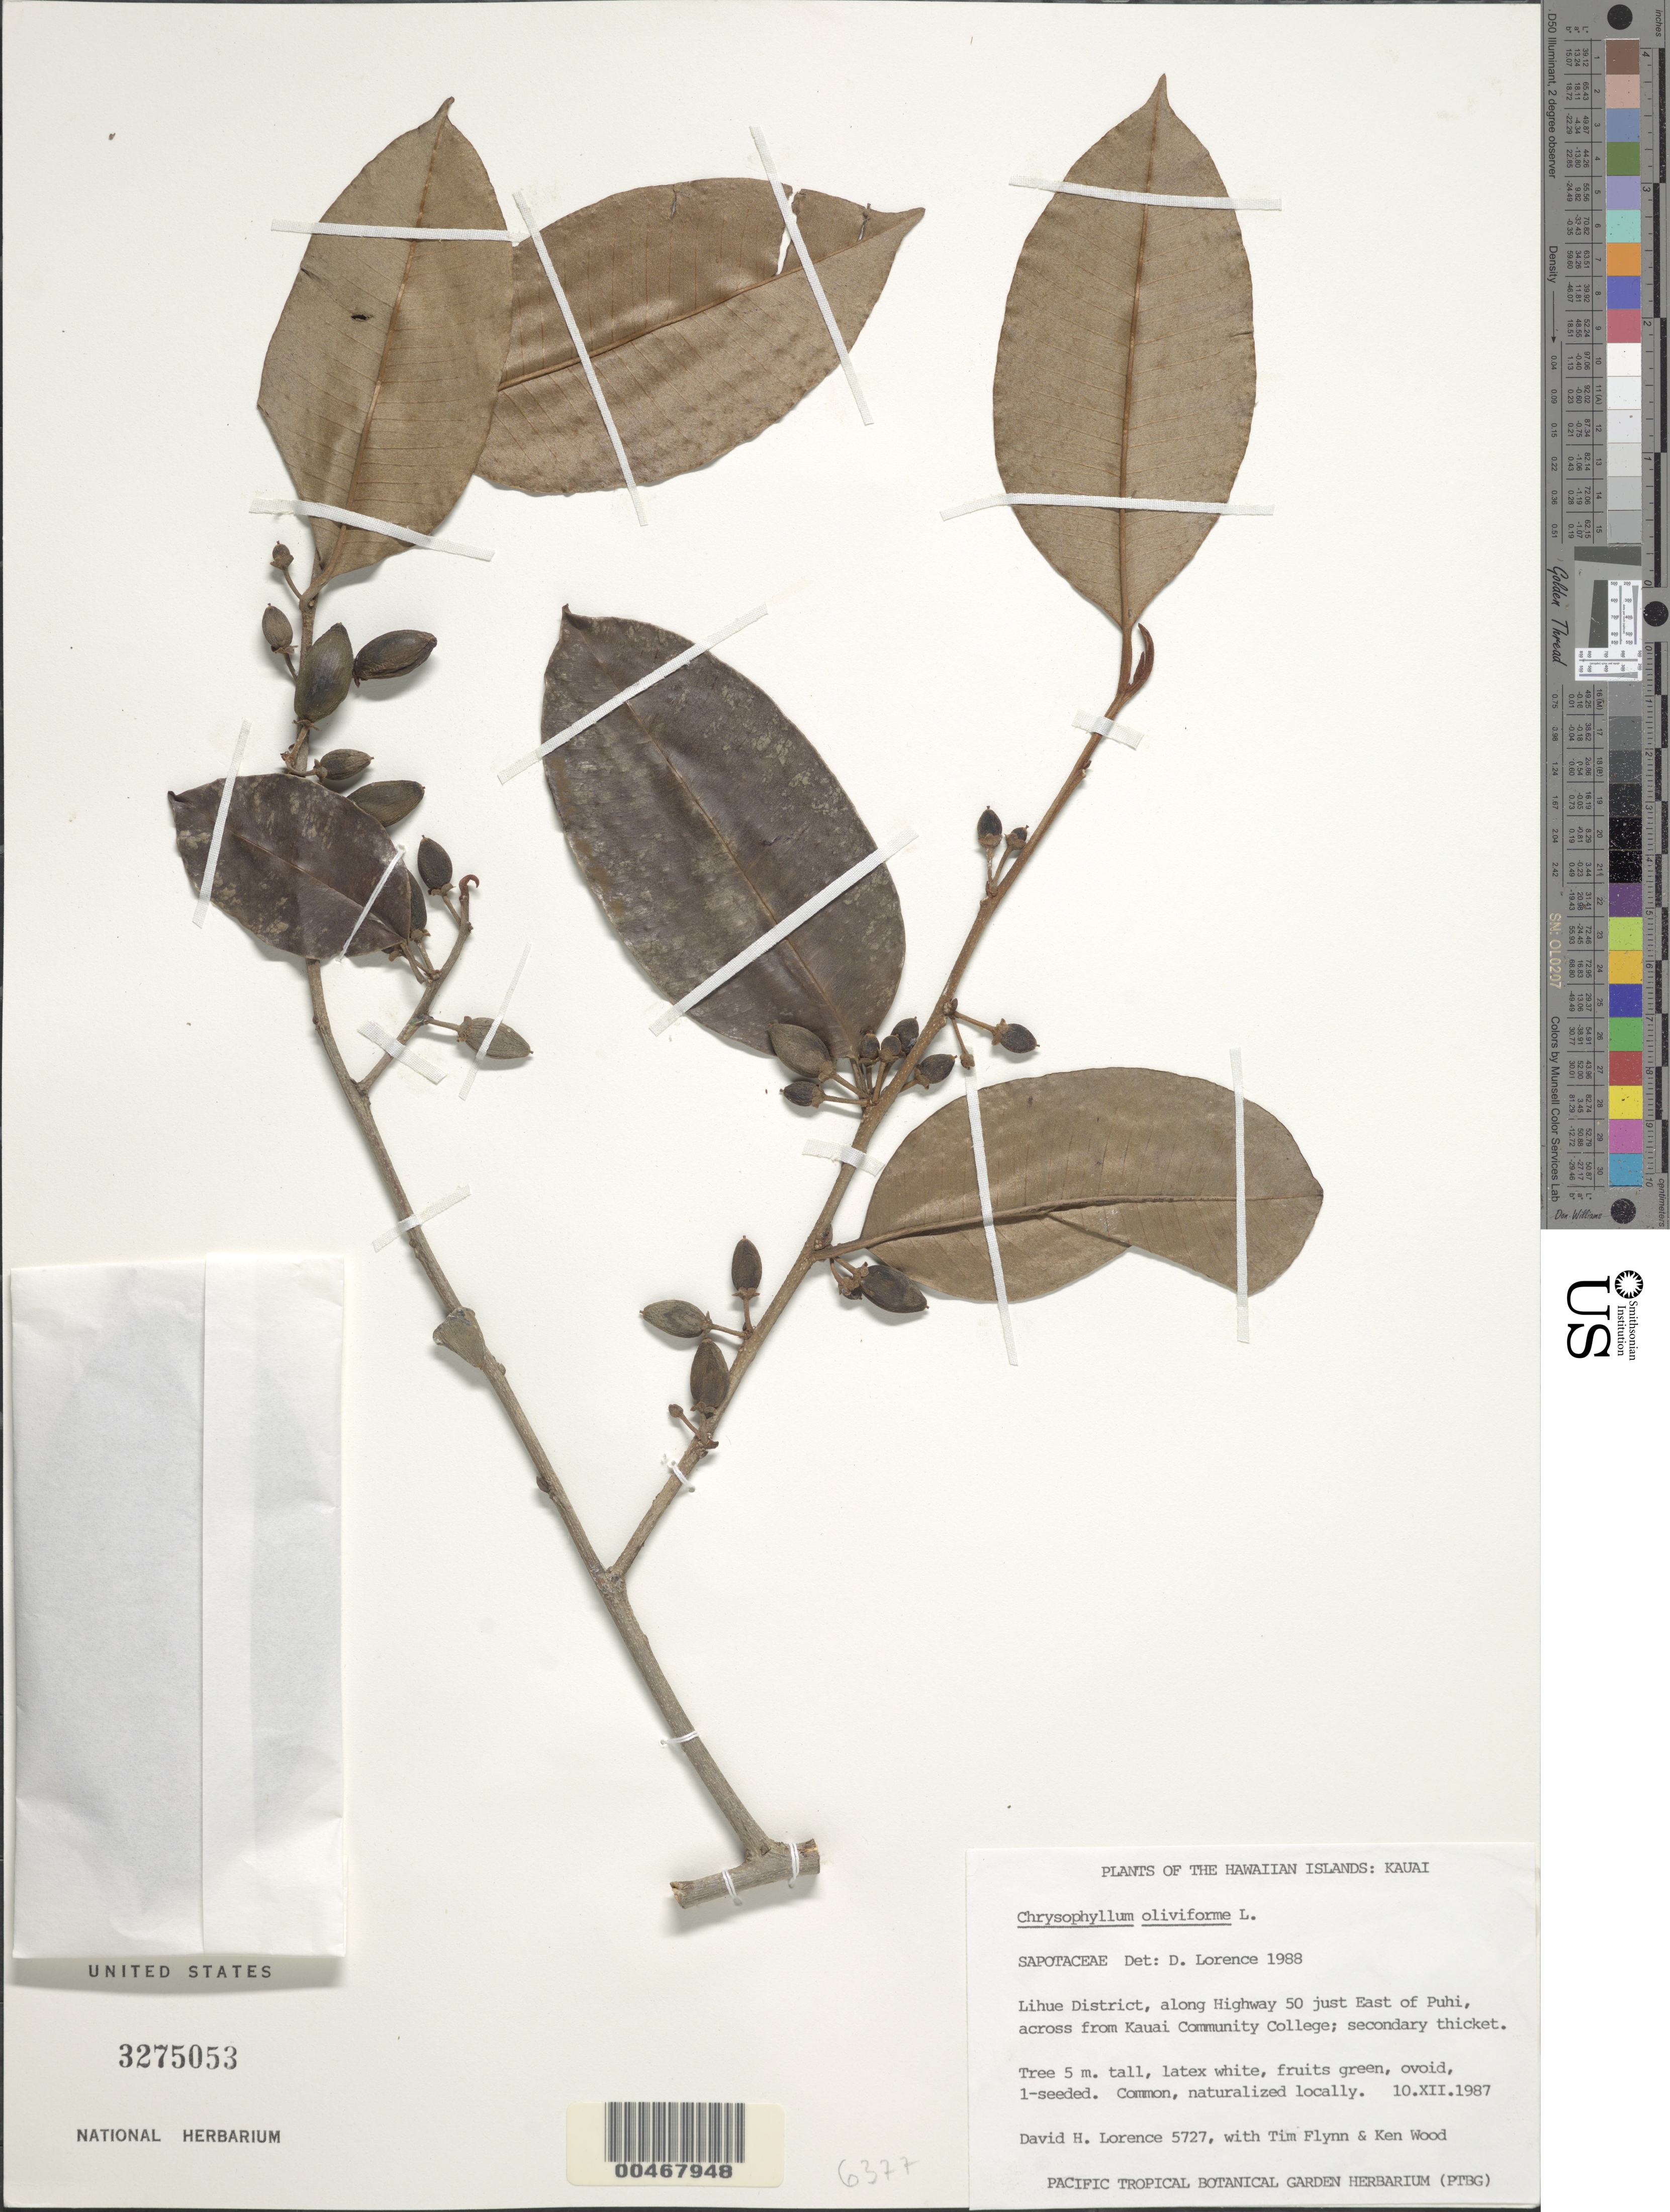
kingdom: Plantae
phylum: Tracheophyta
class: Magnoliopsida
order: Ericales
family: Sapotaceae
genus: Chrysophyllum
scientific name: Chrysophyllum oliviforme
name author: L.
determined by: Lorence, D. L.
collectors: D. Lorence, T. W. Flynn & K. Wood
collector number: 5727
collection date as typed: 10 Dec 1987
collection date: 1987-12-10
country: United States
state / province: Hawaii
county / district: Kauai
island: Kaua'i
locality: Lihue Dist., along Hwy 50 just E of Puhi, across from Kauai Community College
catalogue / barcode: US 3275053